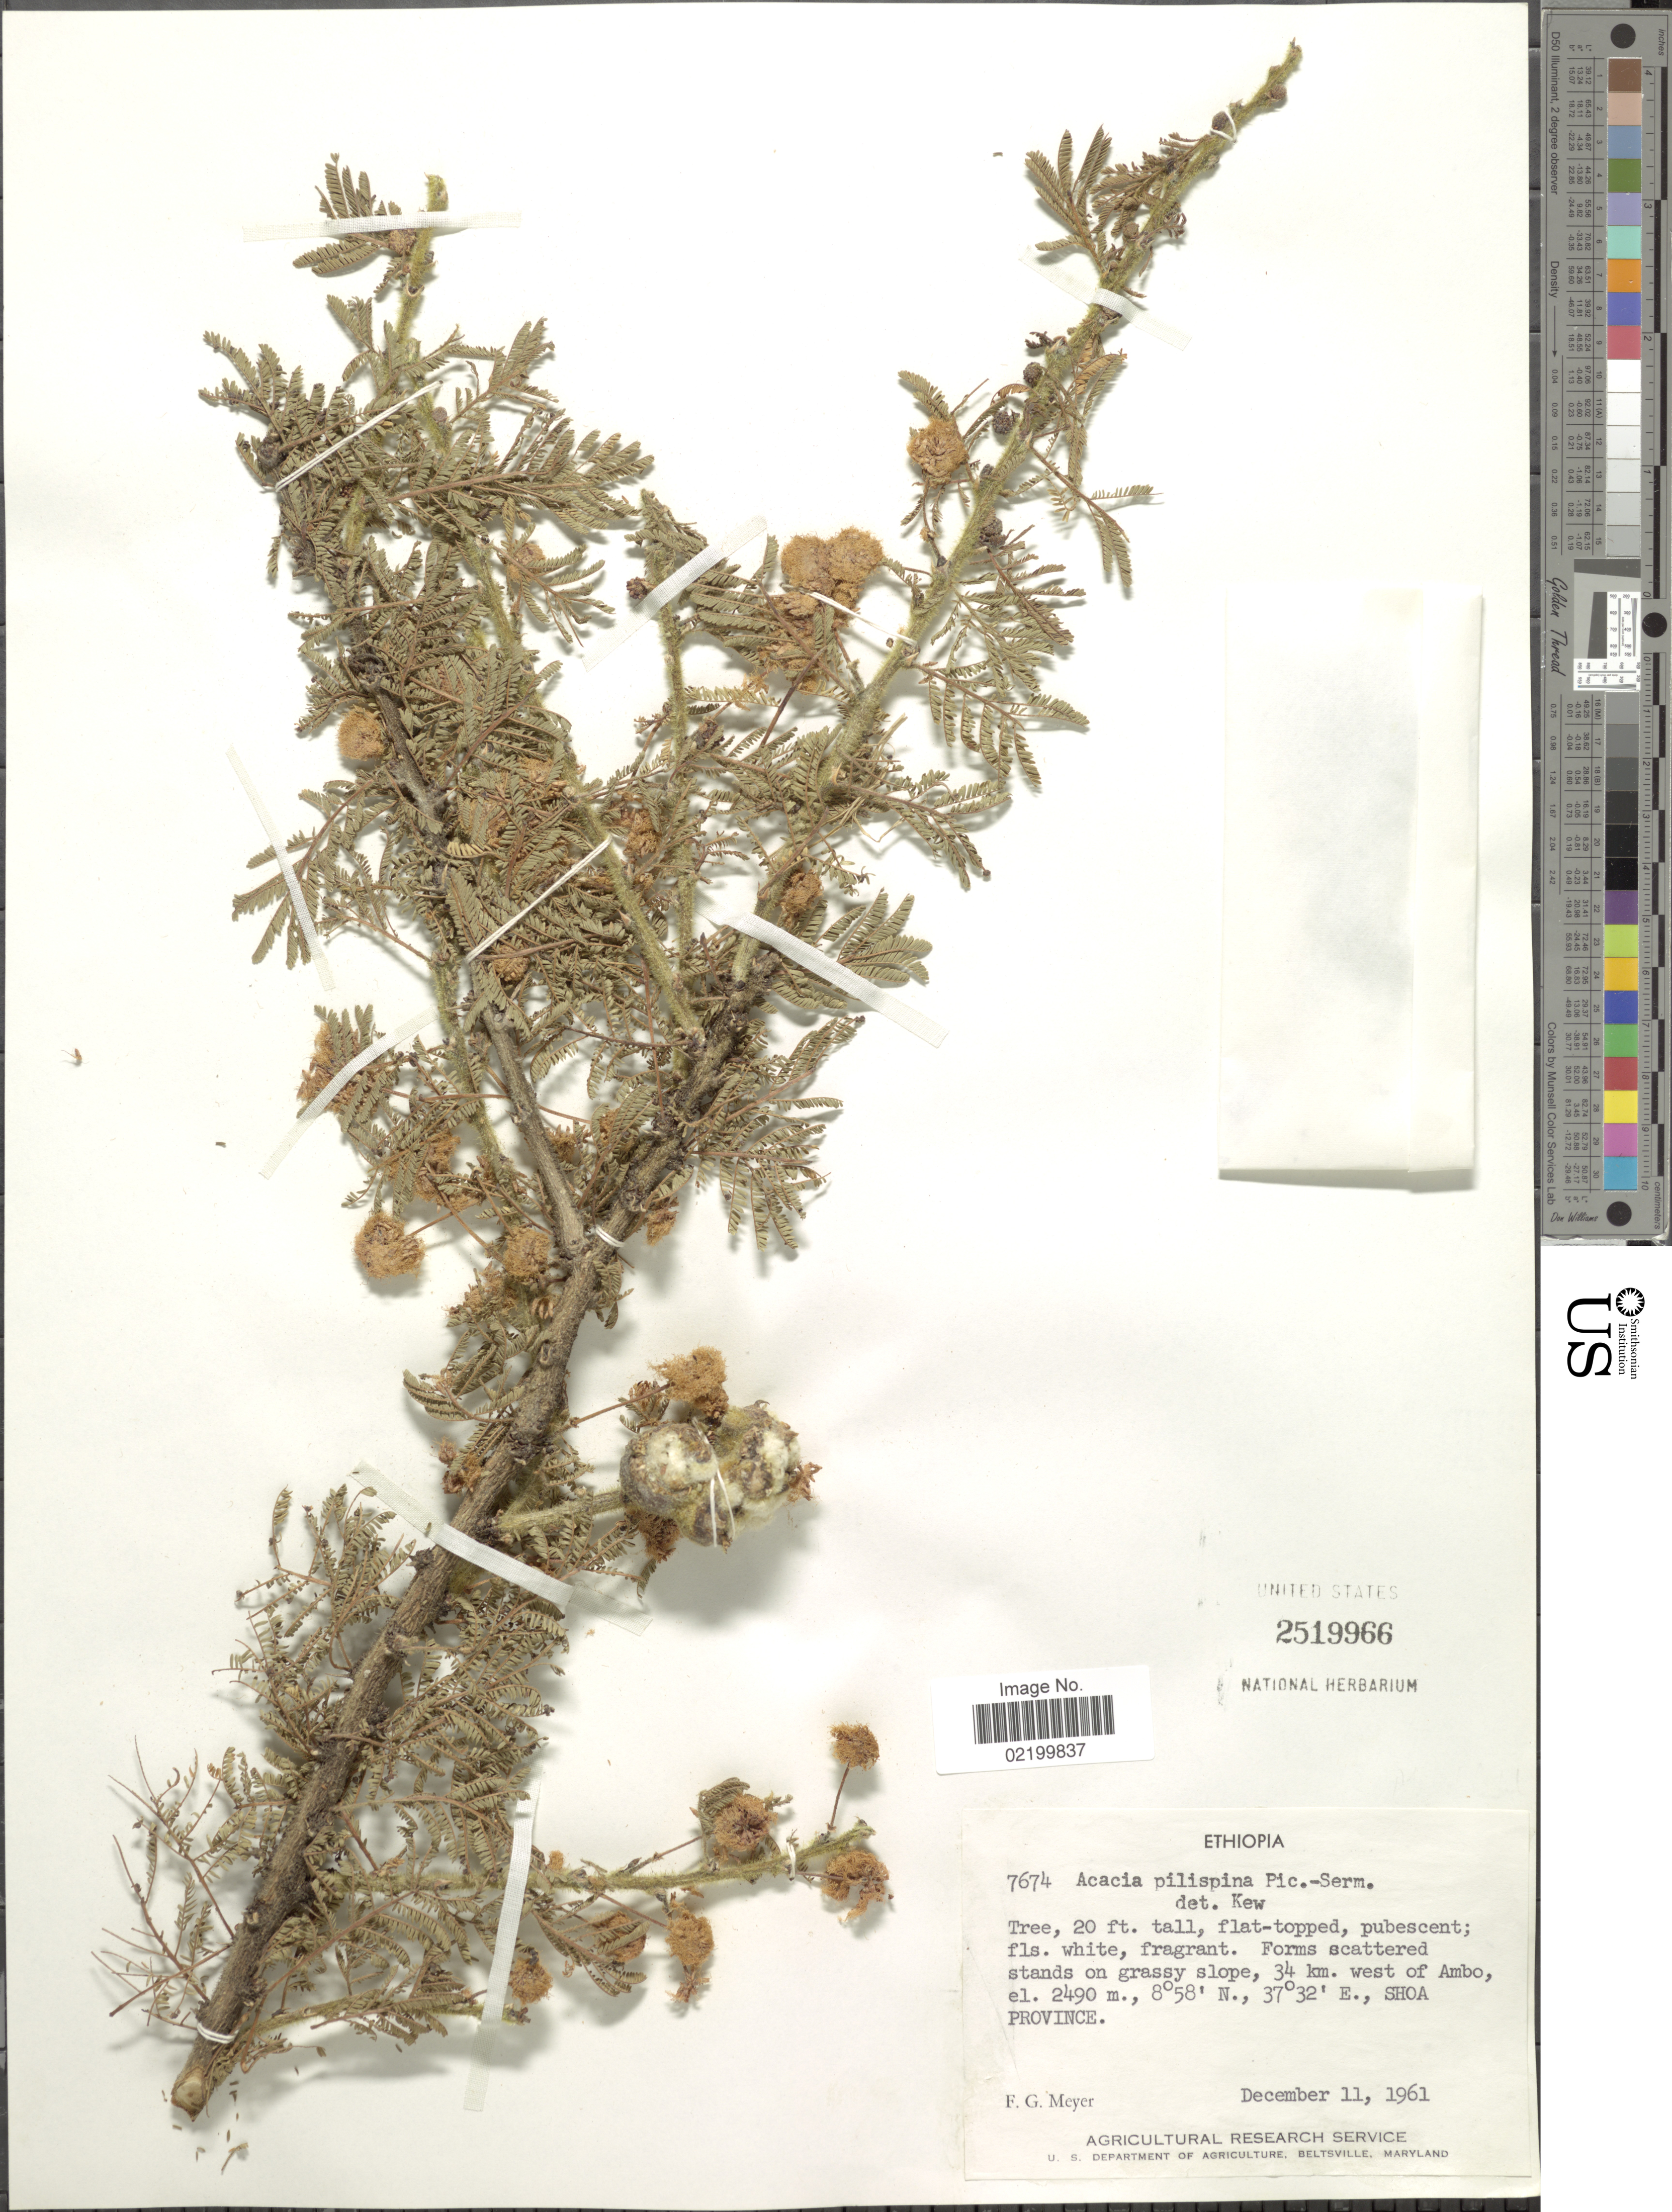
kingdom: Plantae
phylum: Tracheophyta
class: Magnoliopsida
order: Fabales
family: Fabaceae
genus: Vachellia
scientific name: Vachellia pilispina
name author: (Pic. Serm.) Kyal. & Boatwr.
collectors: F. G. Meyer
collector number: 7674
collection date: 1961-12-11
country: Ethiopia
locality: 34 km. west of Ambo, Shoa Province.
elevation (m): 2490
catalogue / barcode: US 2519966